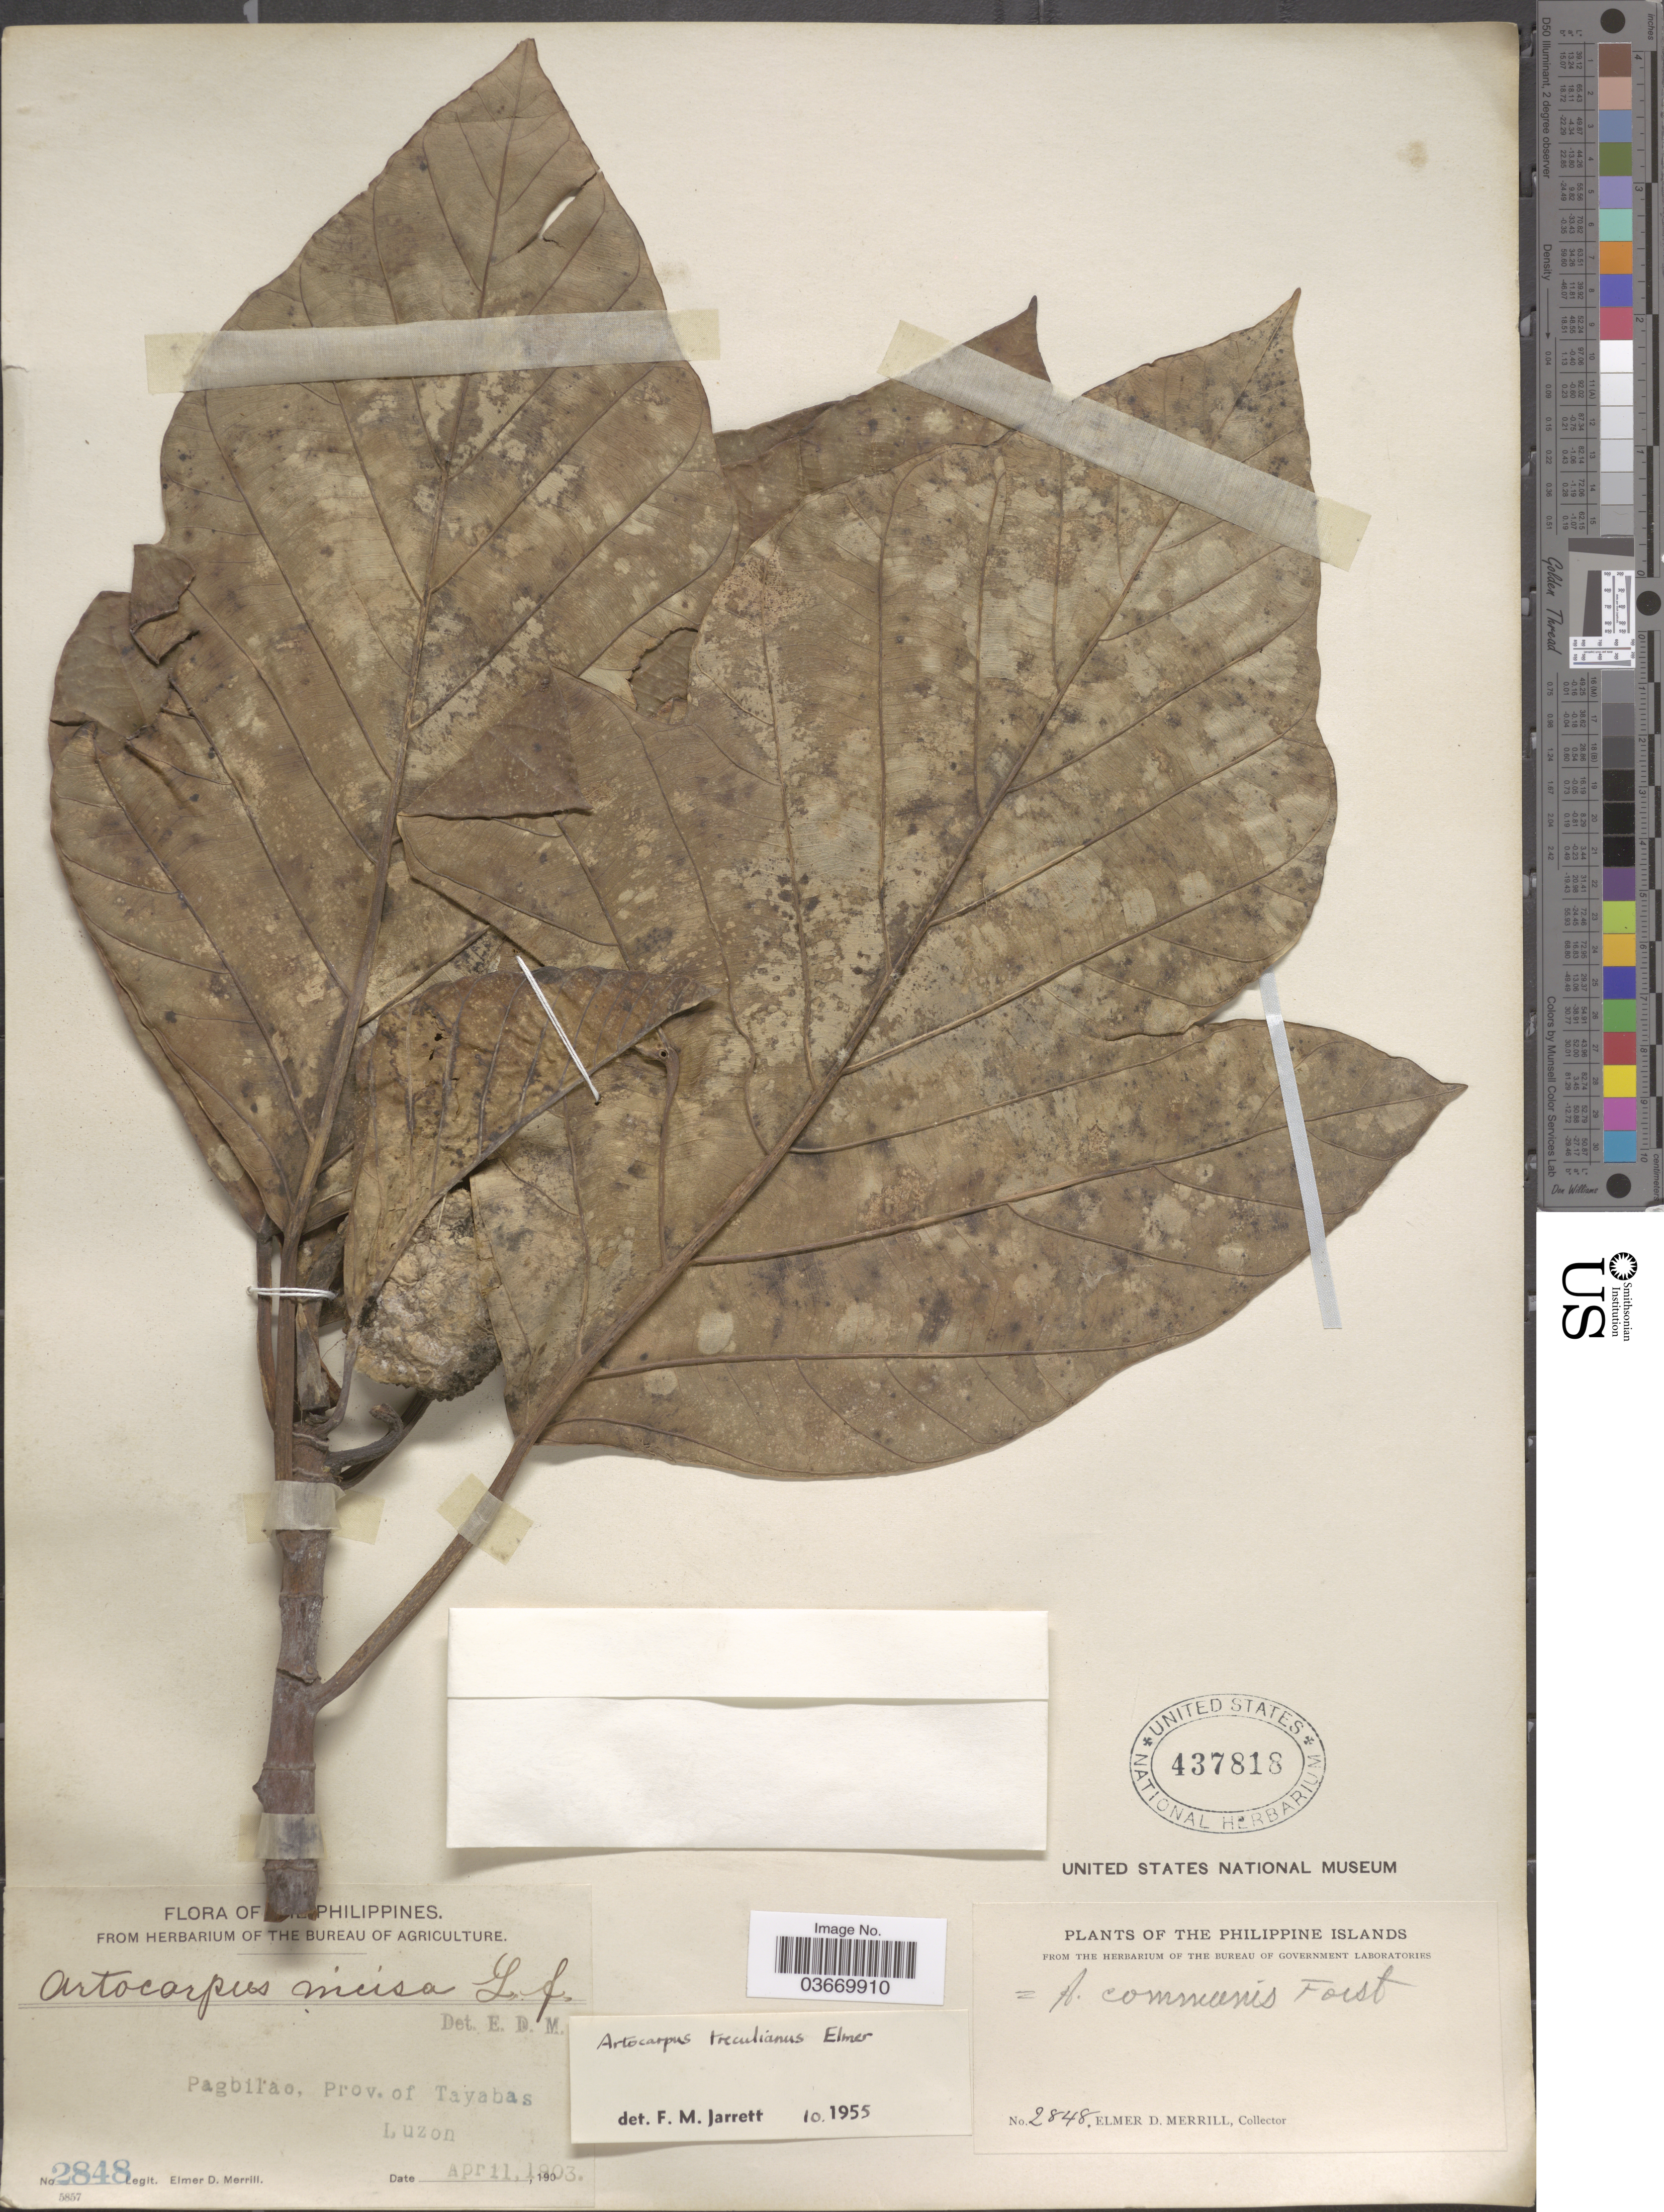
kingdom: Plantae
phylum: Tracheophyta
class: Magnoliopsida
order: Rosales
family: Moraceae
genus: Artocarpus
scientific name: Artocarpus treculianus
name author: Elmer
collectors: E. D. Merrill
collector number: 2848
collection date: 1903-04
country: Philippines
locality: Pagbilao, Prov. of Tayabas, Luzon. The Philippine Islands.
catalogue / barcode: US 437818